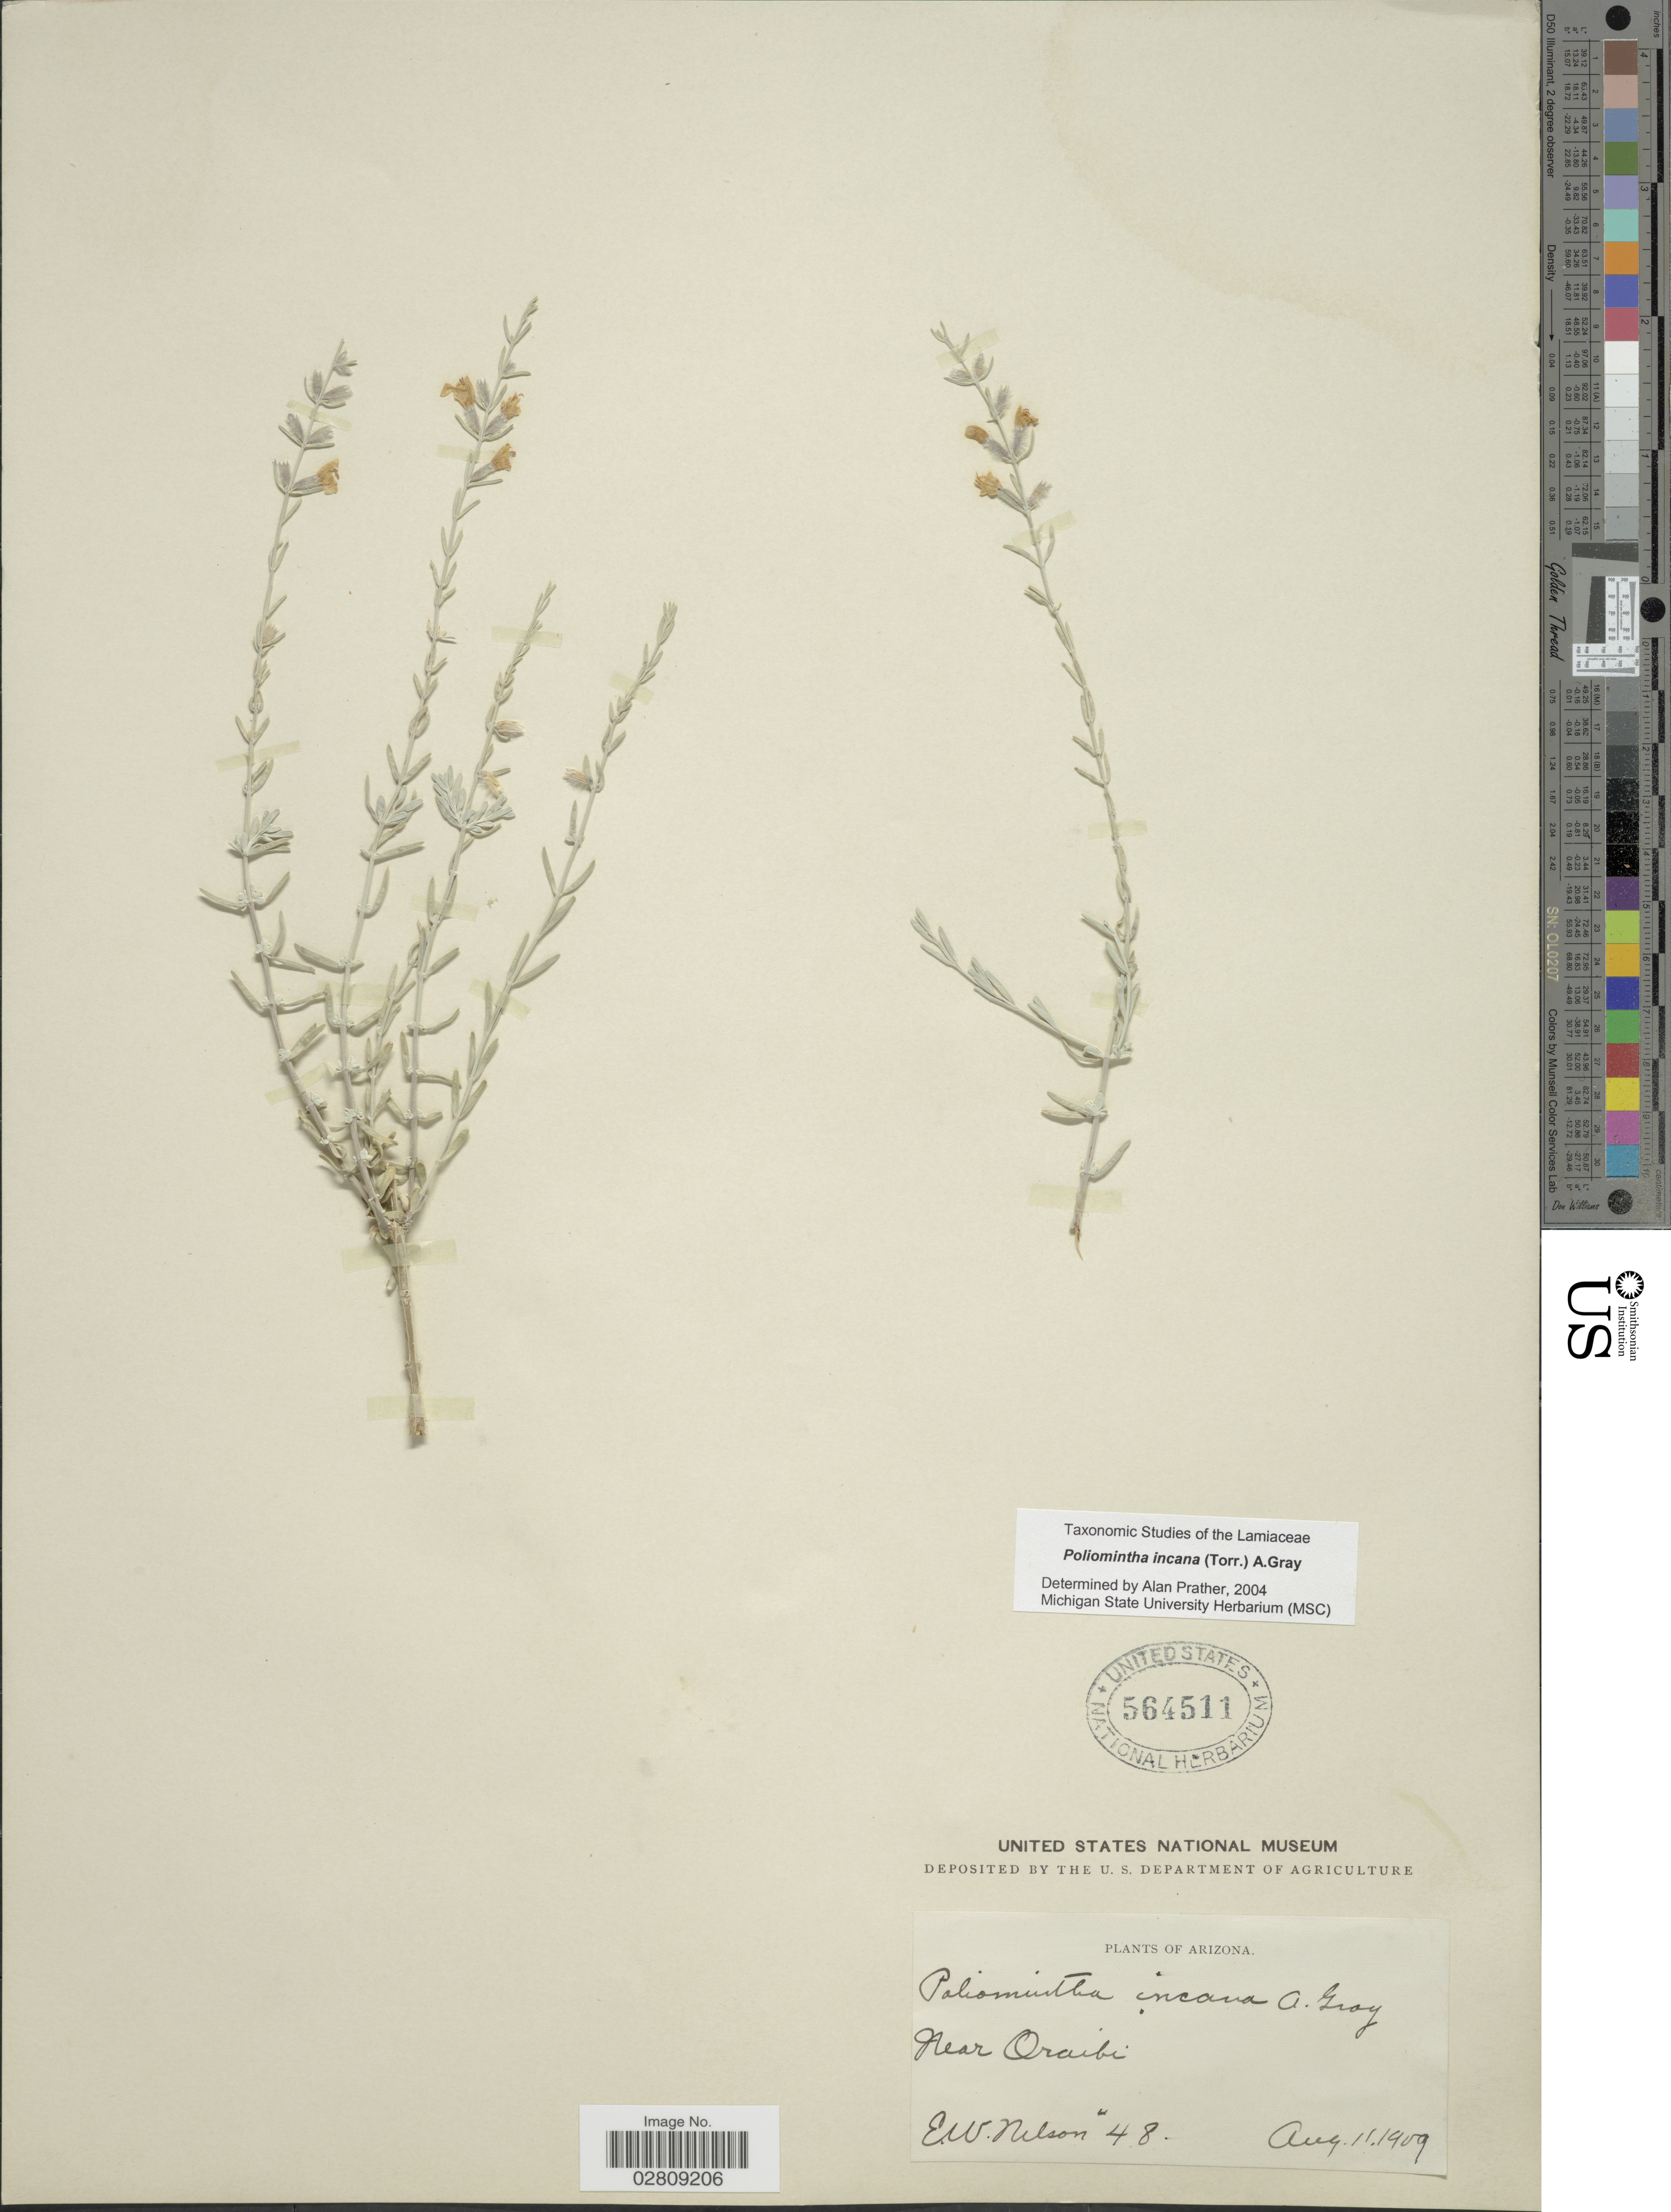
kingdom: Plantae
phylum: Tracheophyta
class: Magnoliopsida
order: Lamiales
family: Lamiaceae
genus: Poliomintha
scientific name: Poliomintha incana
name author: (Torr.) A. Gray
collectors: E. W. Nelson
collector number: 48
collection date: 1909-08-11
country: United States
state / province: Arizona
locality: Near Oraibi.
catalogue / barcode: US 564511